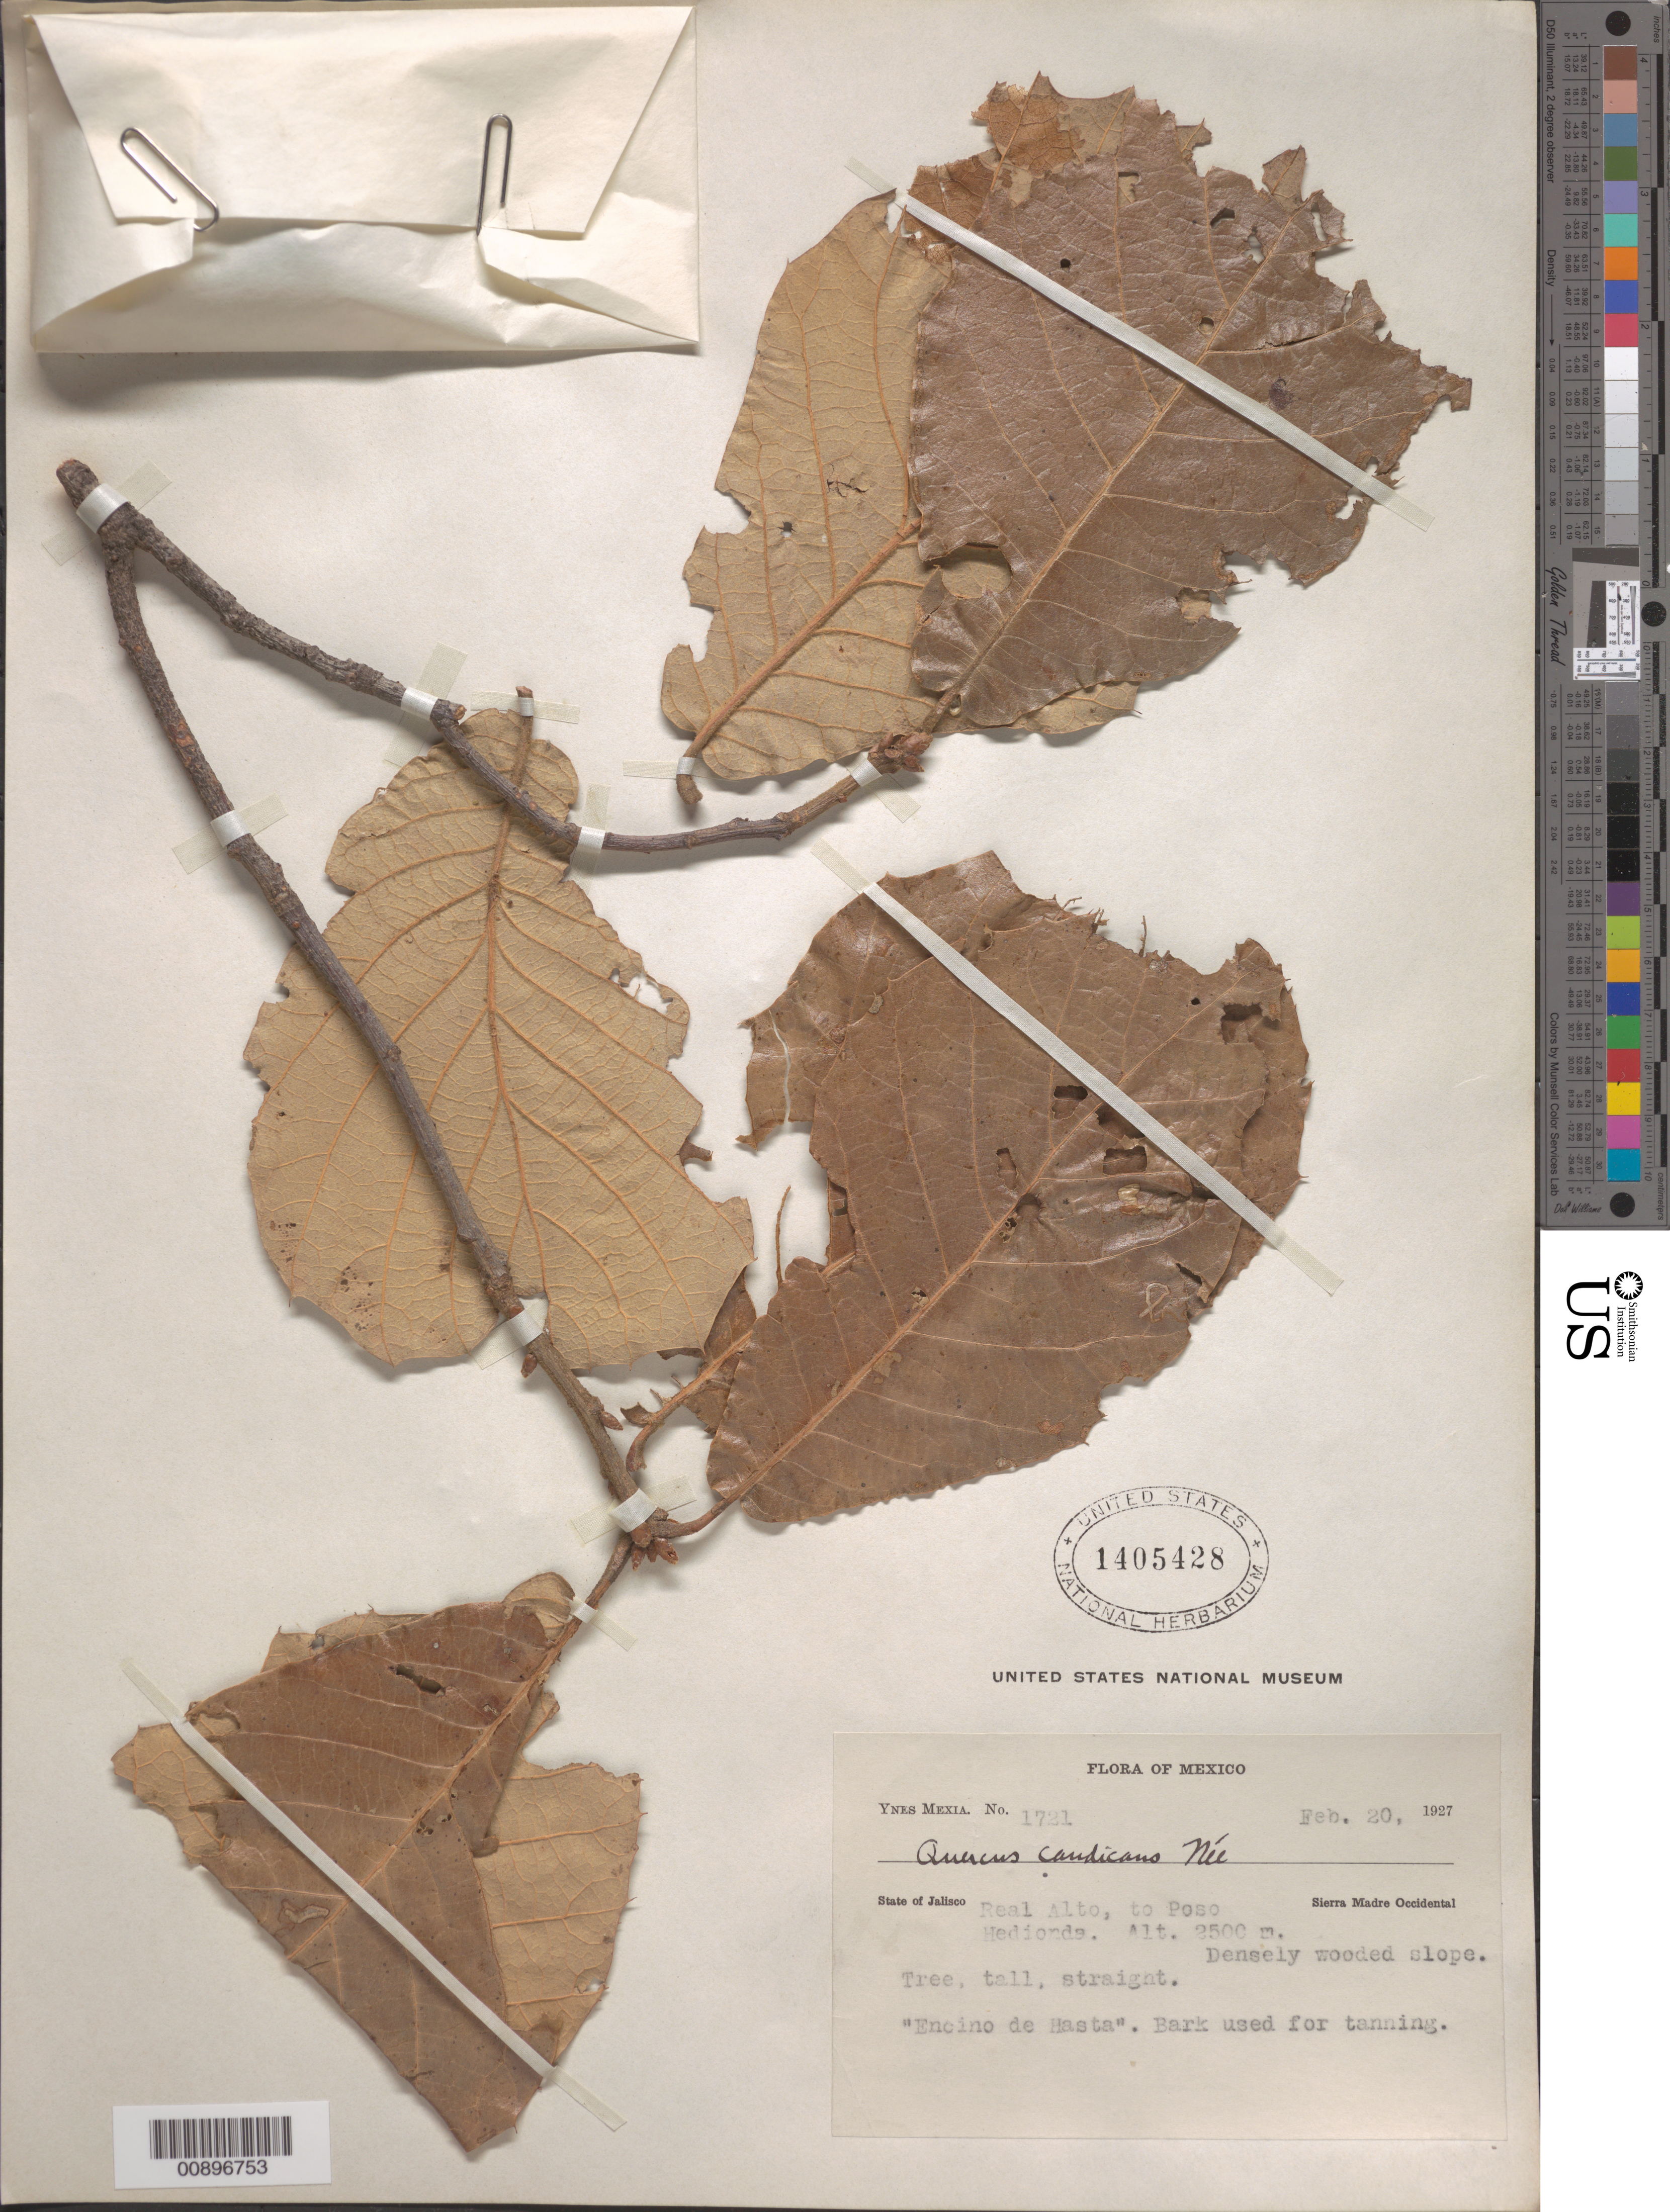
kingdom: Plantae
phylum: Tracheophyta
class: Magnoliopsida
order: Fagales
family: Fagaceae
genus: Quercus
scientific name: Quercus candicans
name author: Née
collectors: Y. Mexia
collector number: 1721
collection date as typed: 20 Feb 1927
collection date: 1927-02-20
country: Mexico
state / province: Jalisco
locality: Real Alto, to Poso Hedionda. Jalisco. Sierra Madre Occidental.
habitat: Densely wooded slope.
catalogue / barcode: US 1405428